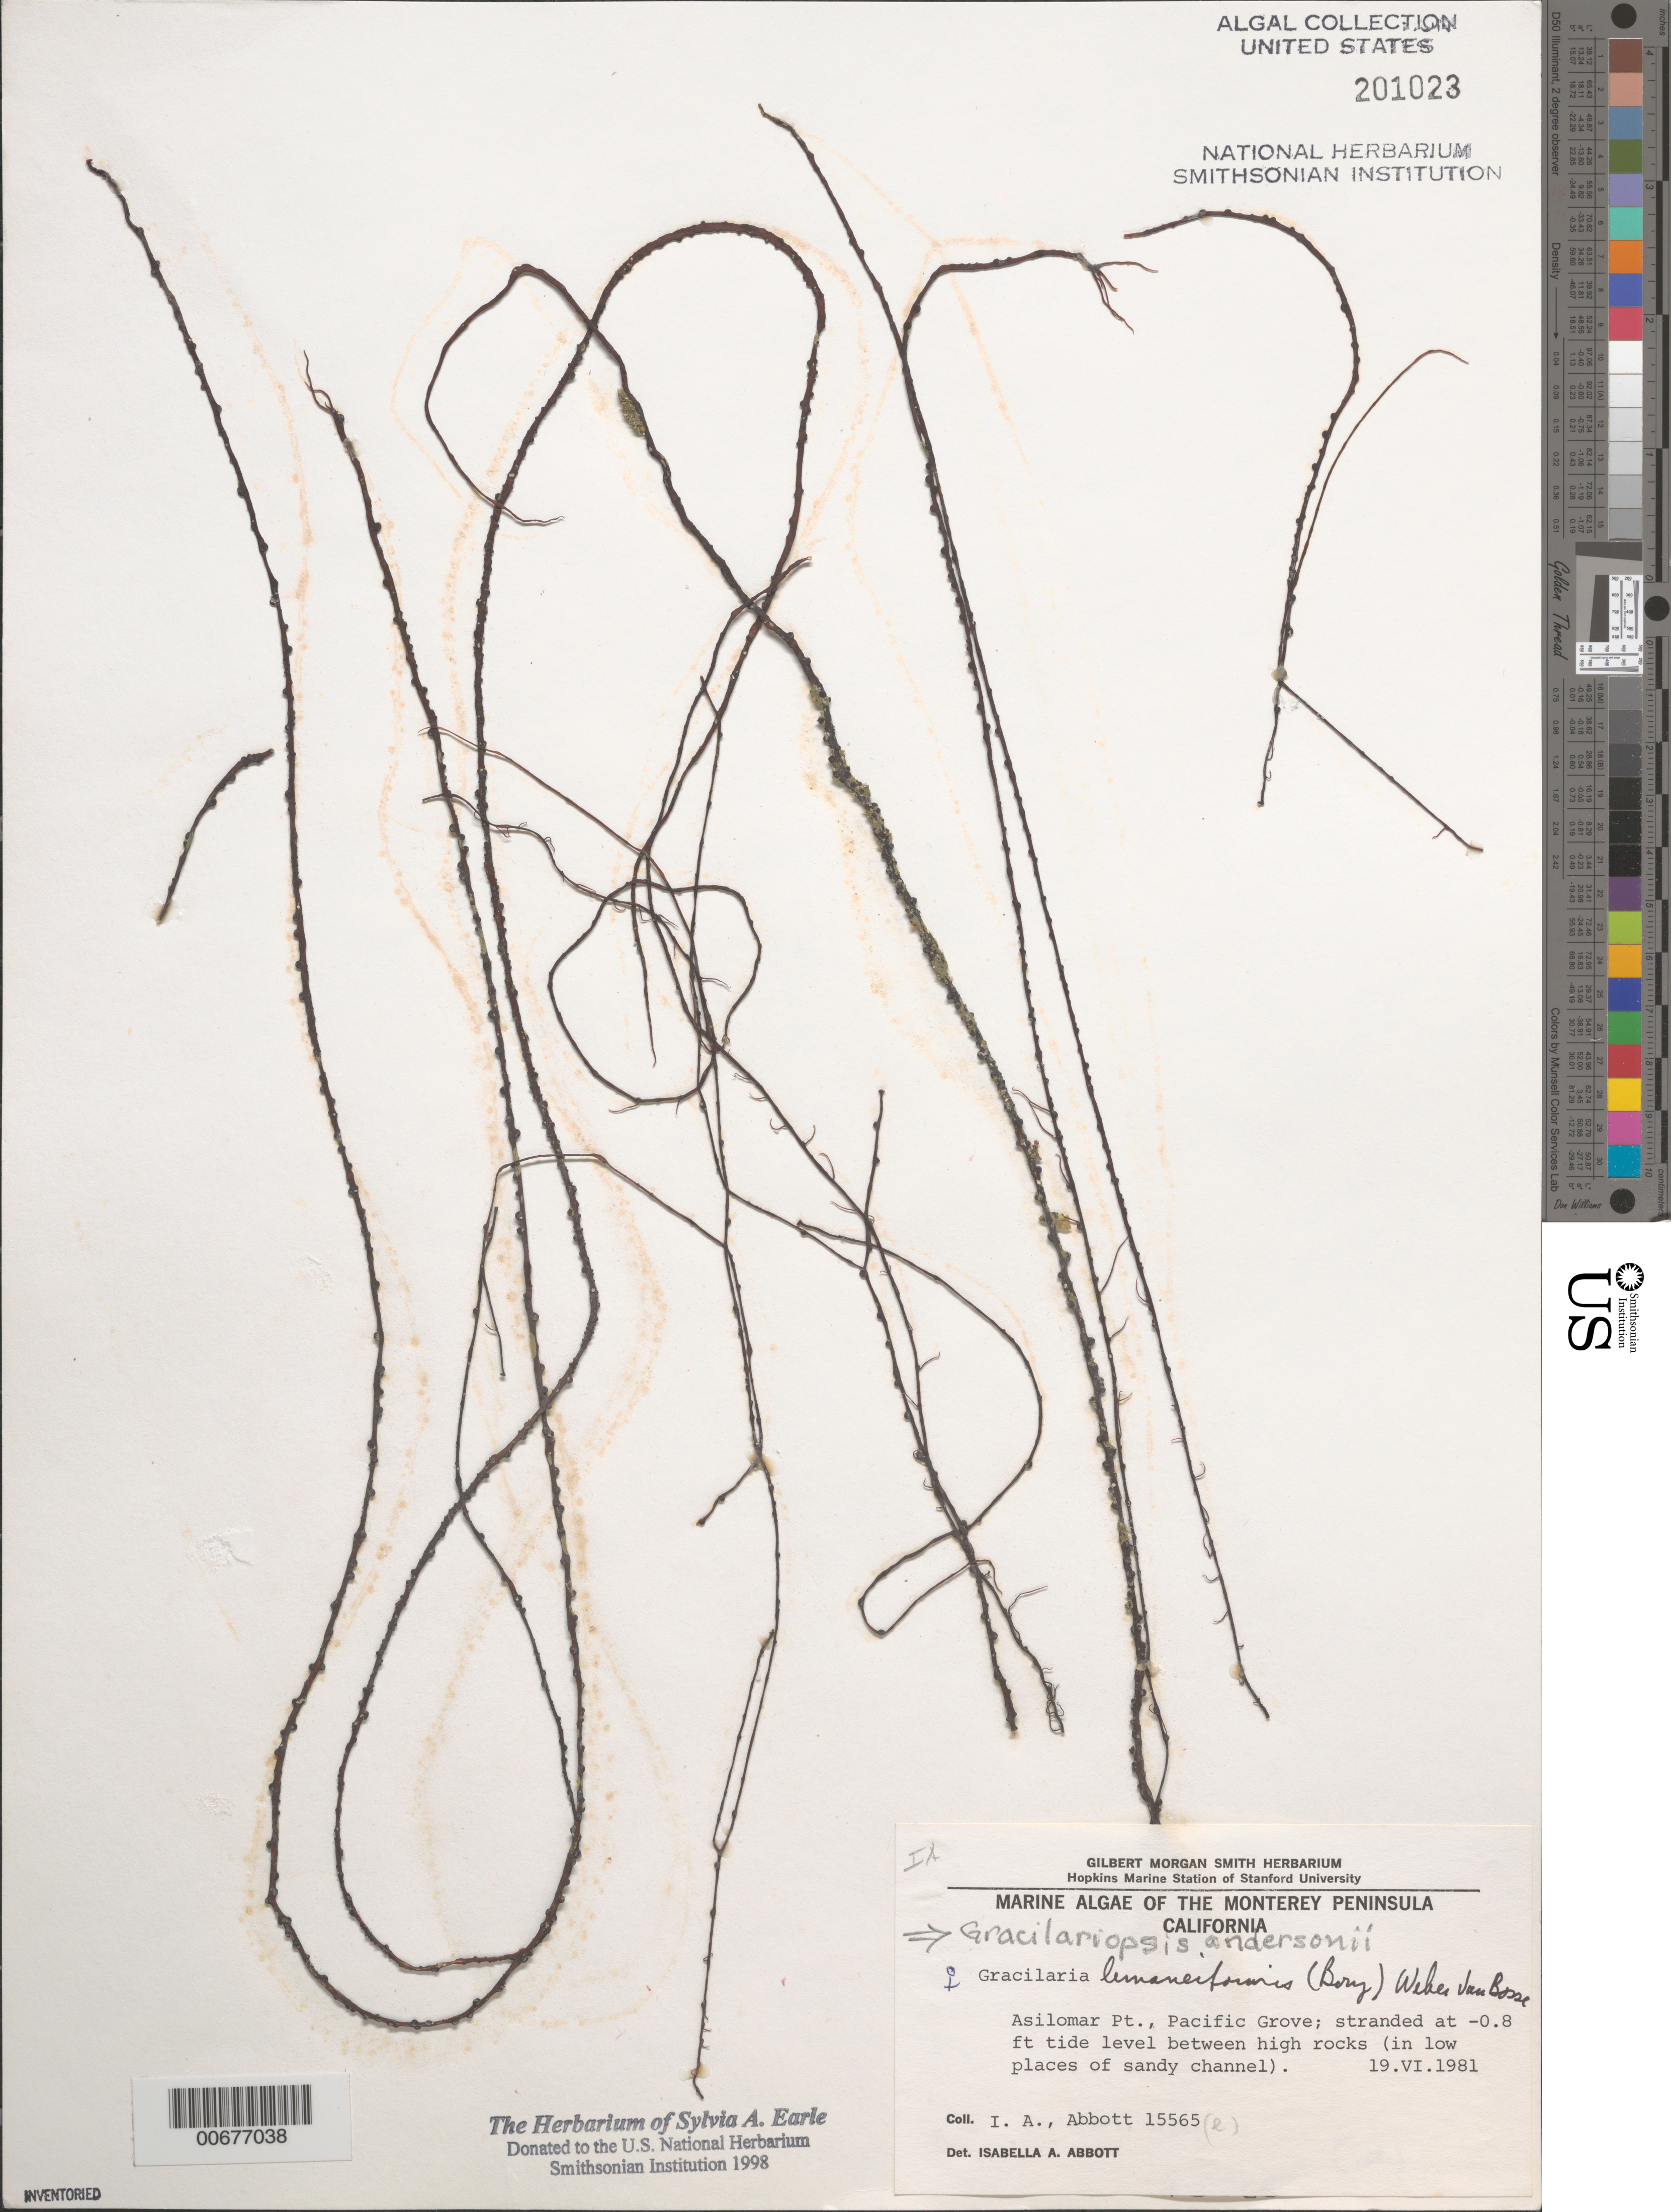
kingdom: Plantae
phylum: Rhodophyta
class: Florideophyceae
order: Gracilariales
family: Gracilariaceae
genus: Gracilariopsis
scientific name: Gracilariopsis andersonii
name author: (Grunow) E.Y. Dawson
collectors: I. A. Abbott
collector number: IAA 15563e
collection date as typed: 19 Jun 1981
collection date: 1981-06-19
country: United States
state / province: California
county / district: Monterey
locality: Asilomar Point, Pacific Grove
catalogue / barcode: US 201023